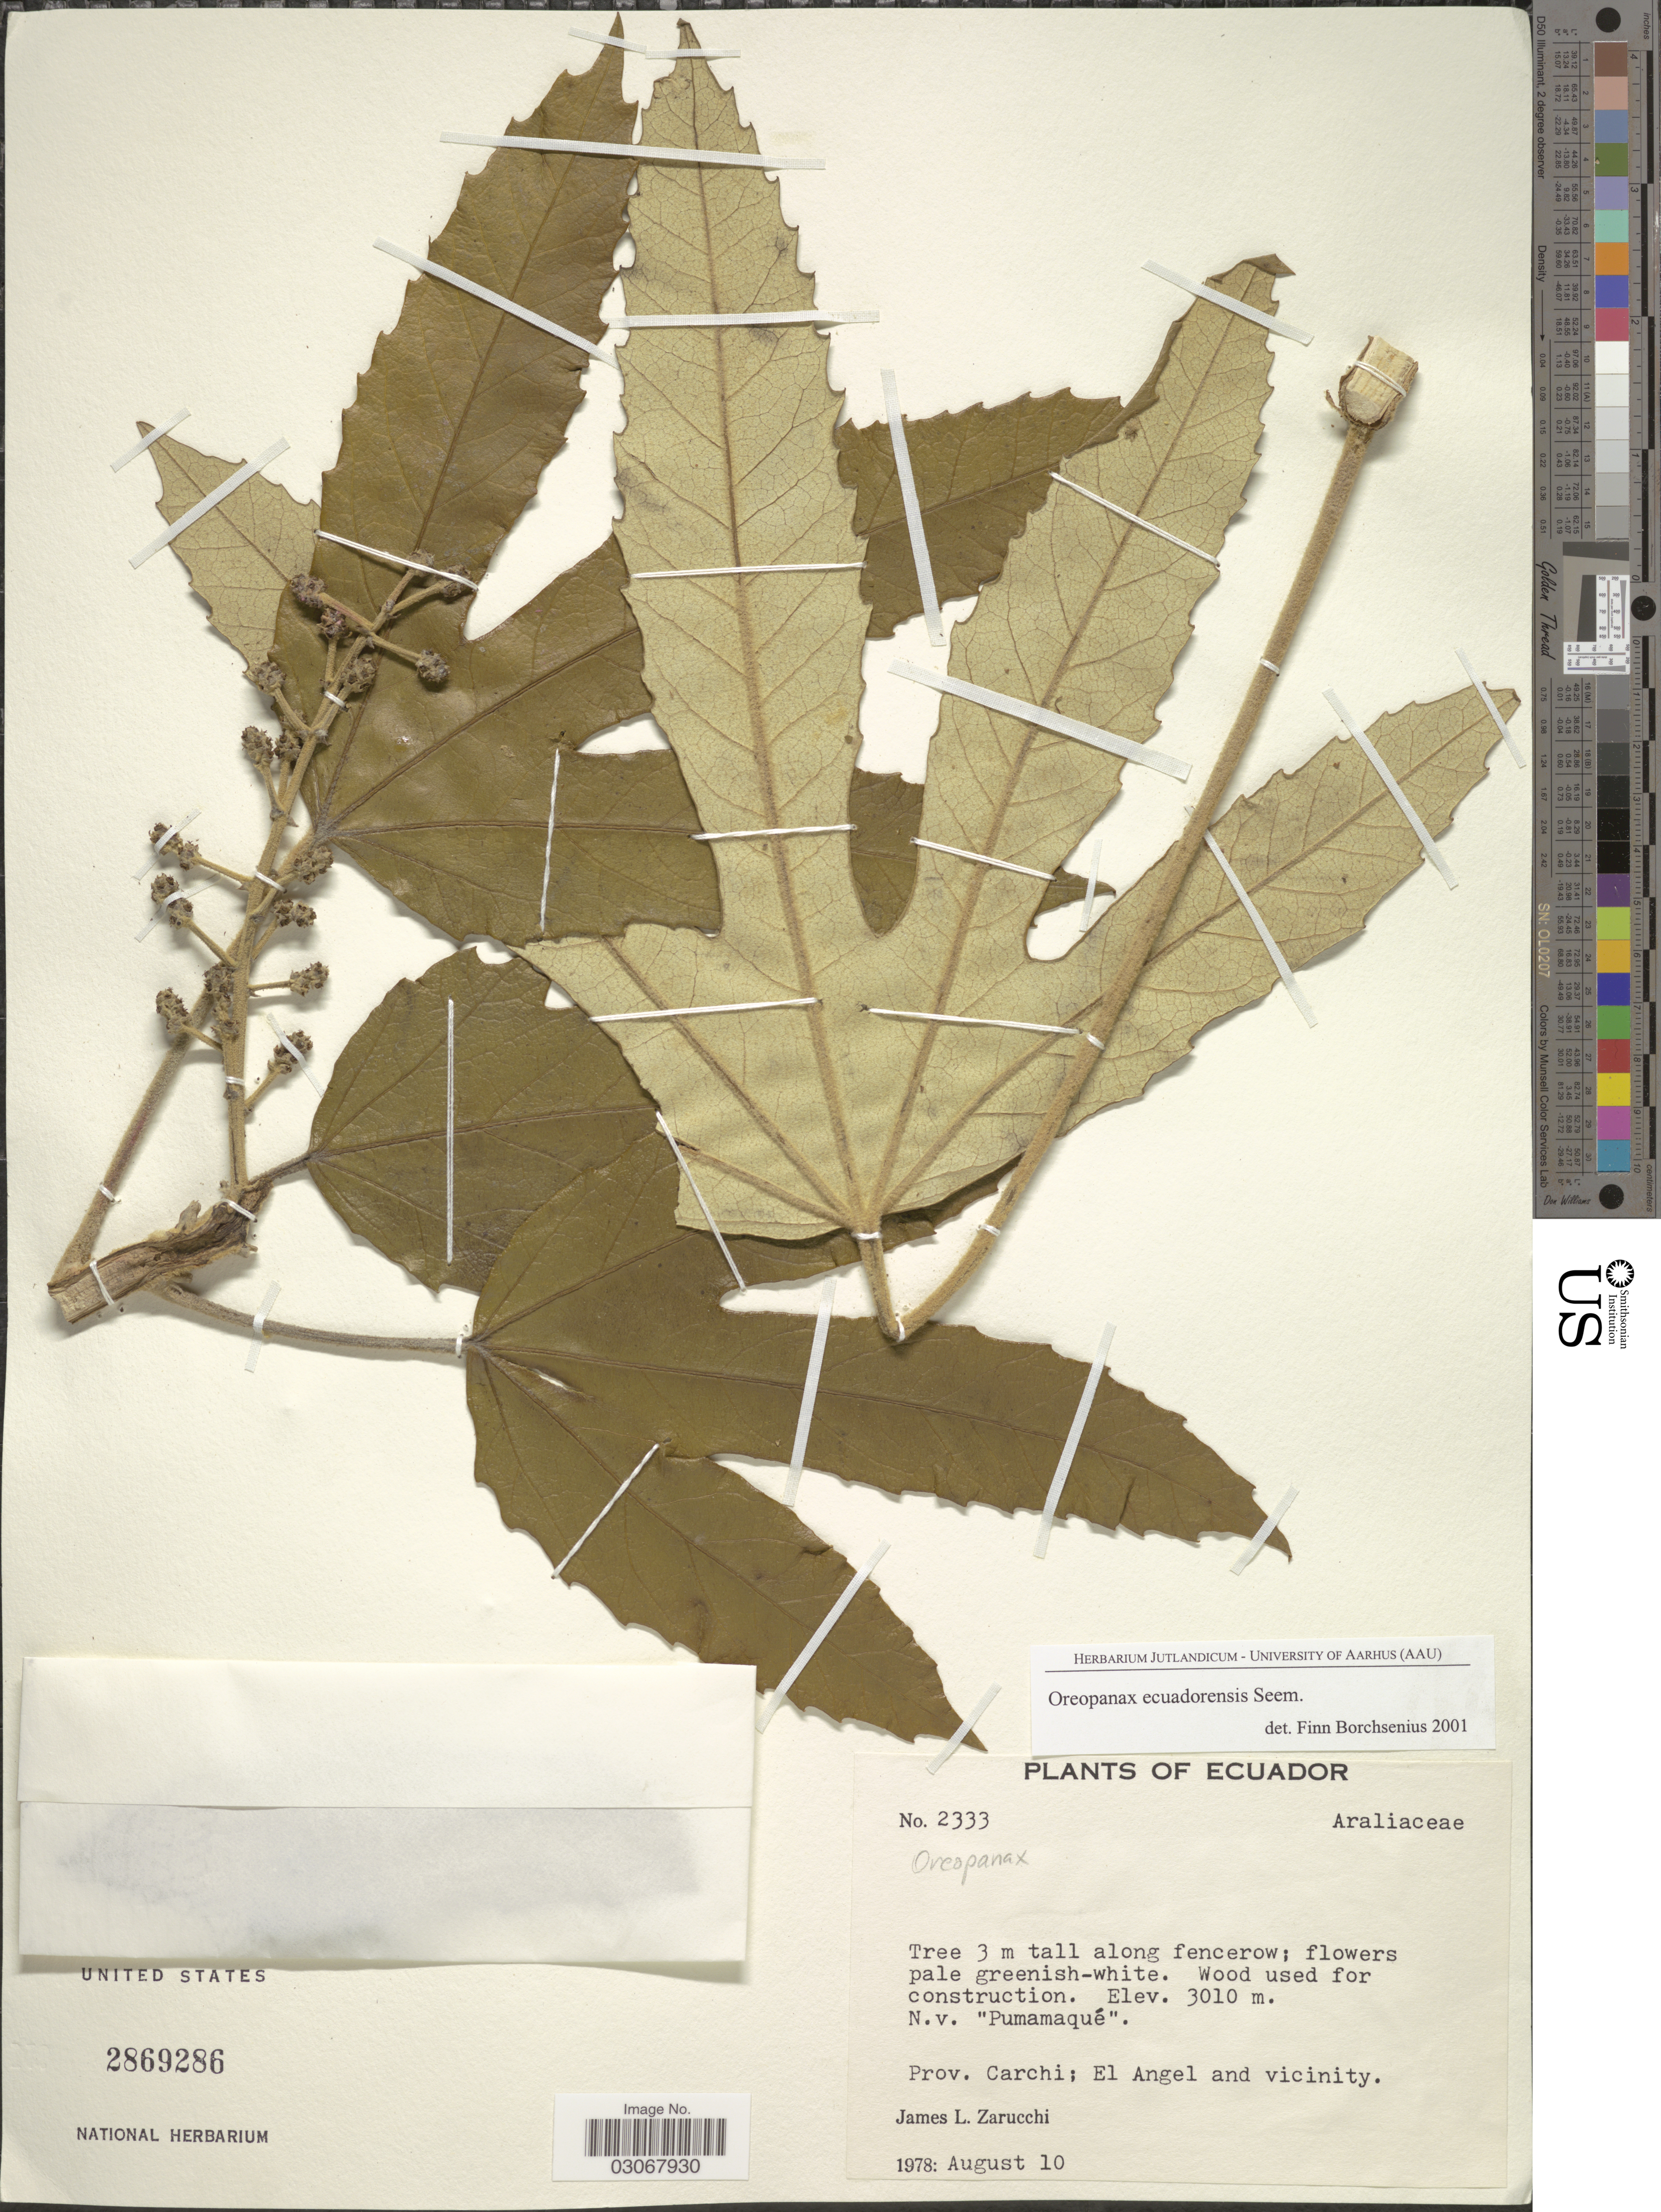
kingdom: Plantae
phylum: Tracheophyta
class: Magnoliopsida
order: Apiales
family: Araliaceae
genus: Oreopanax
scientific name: Oreopanax ecuadoriensis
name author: Seem.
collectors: J. L. Zarucchi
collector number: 2333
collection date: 1978-08-10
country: Ecuador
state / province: Carchi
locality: El Angel and vicinity.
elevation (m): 3010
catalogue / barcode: US 2869286